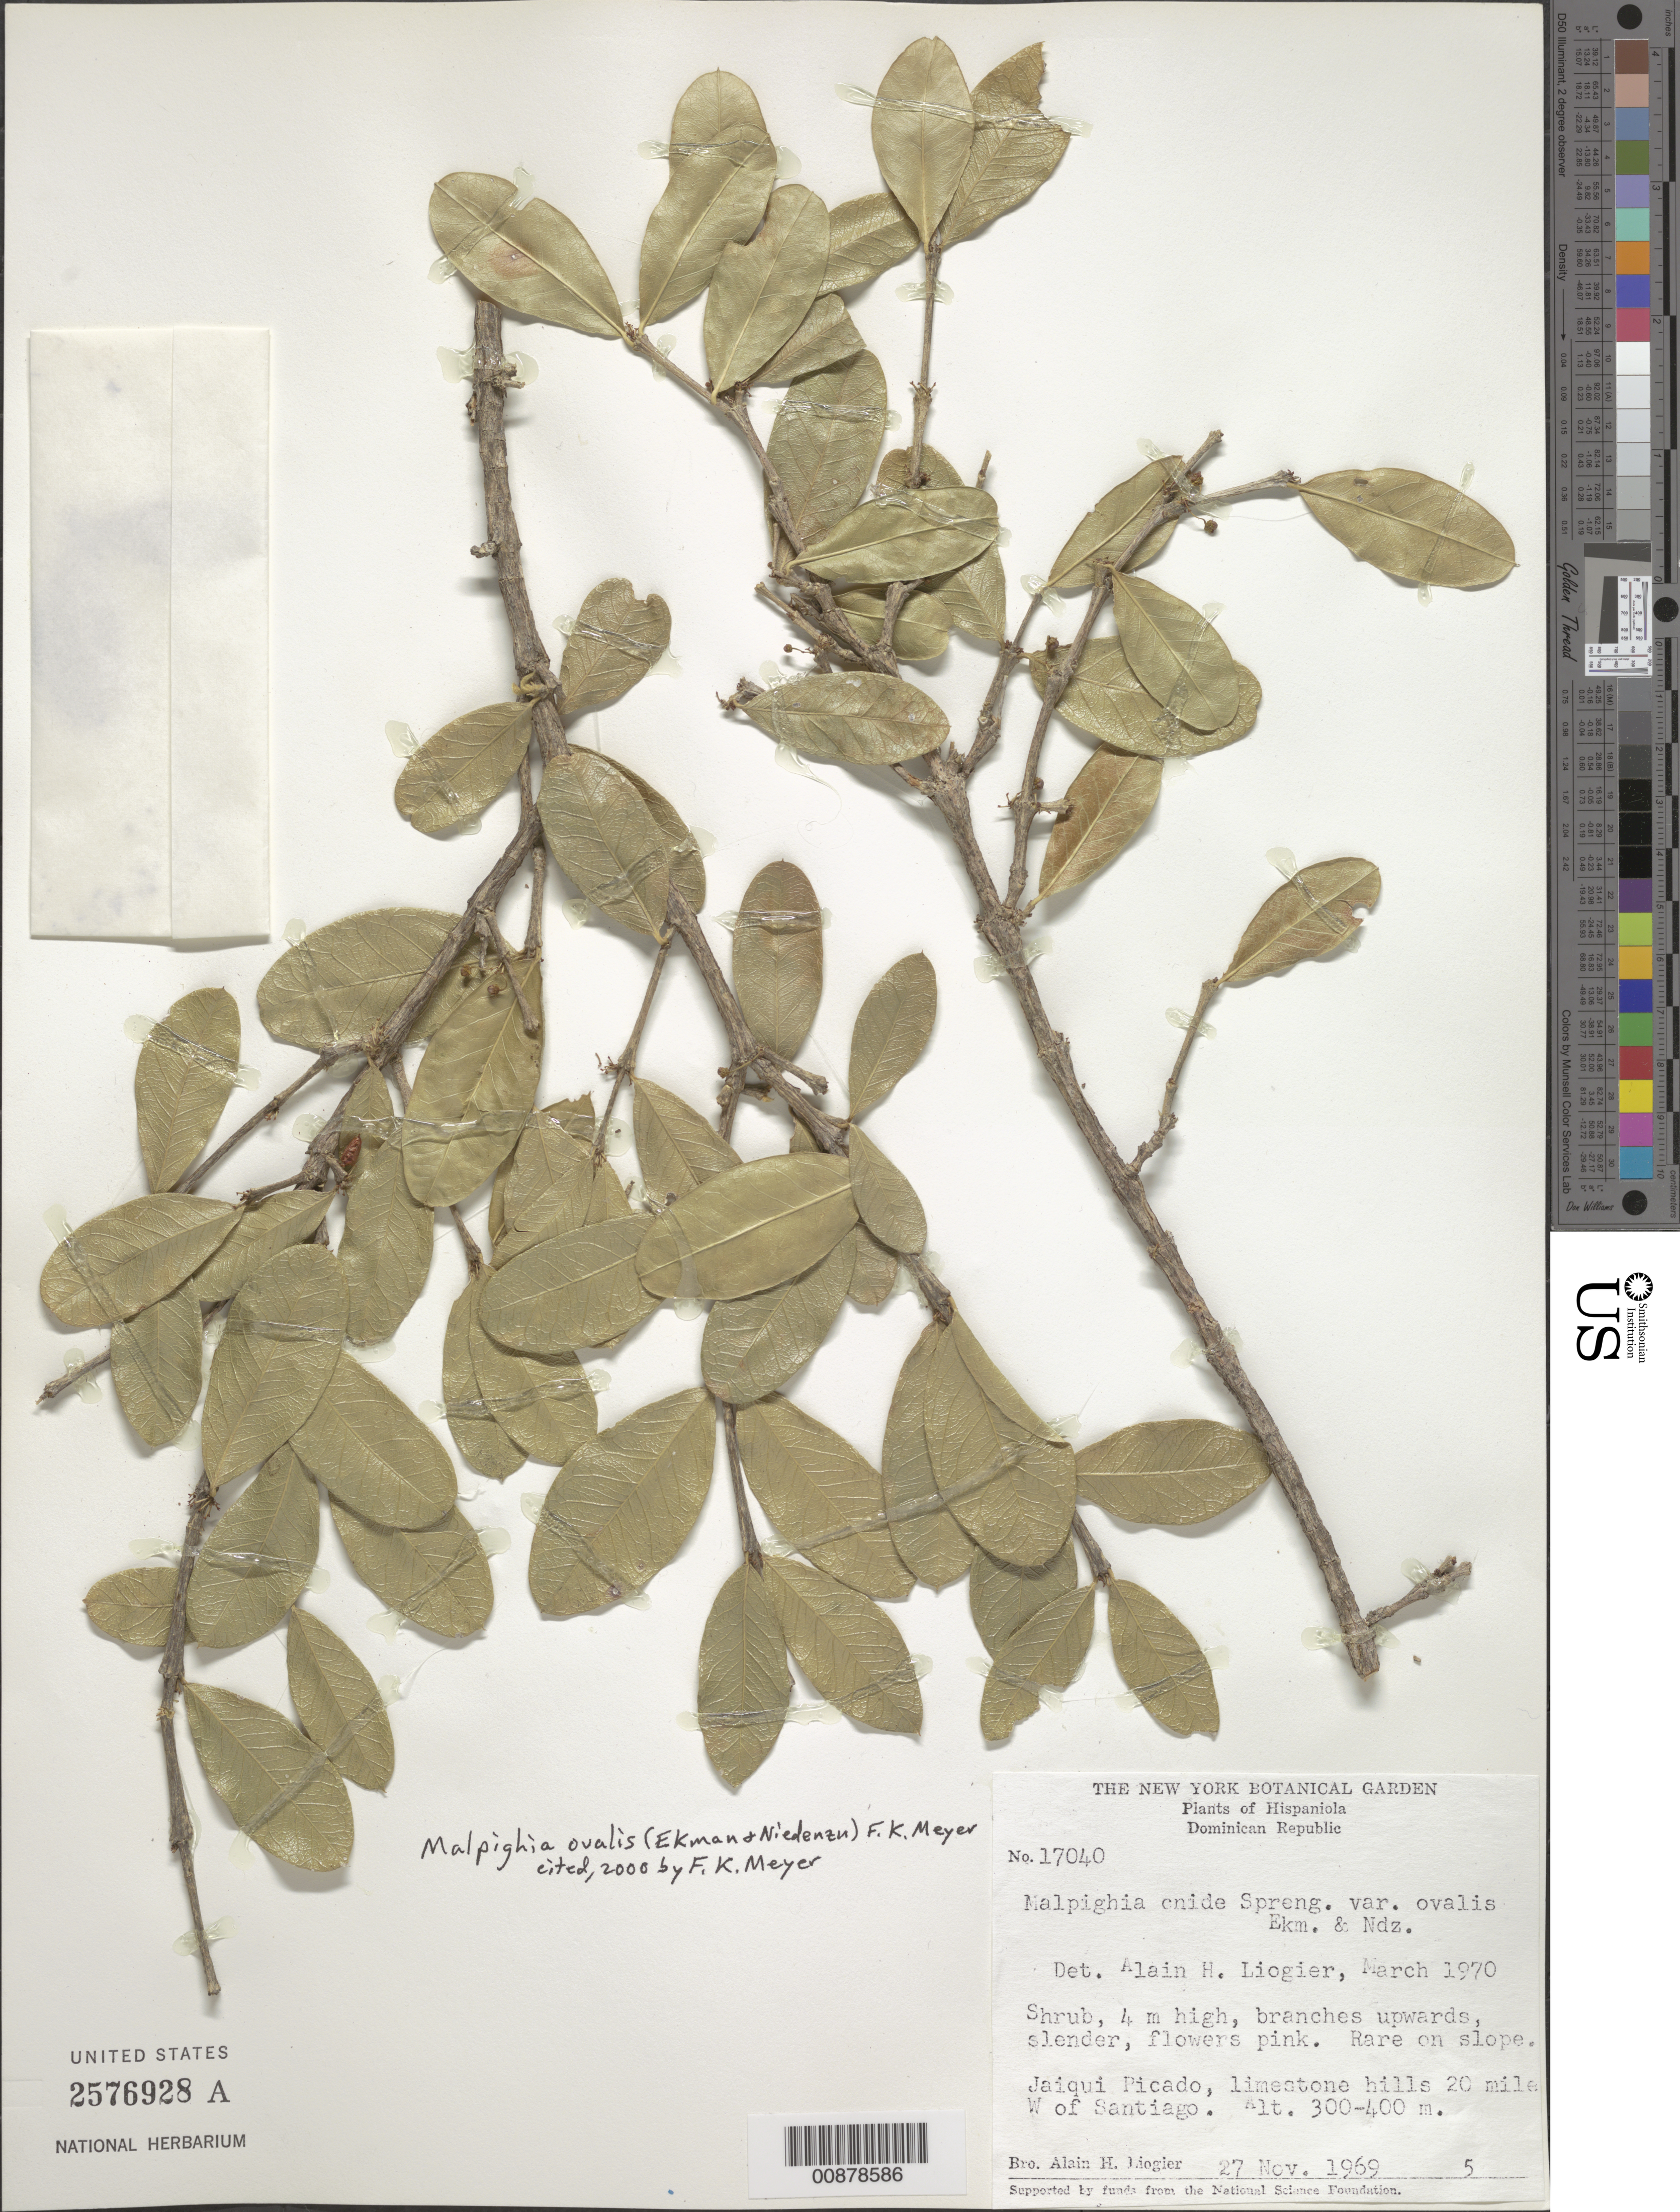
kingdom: Plantae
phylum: Tracheophyta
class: Magnoliopsida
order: Malpighiales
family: Malpighiaceae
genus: Malpighia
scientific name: Malpighia cnide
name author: Spreng.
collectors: A. H. Liogier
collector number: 17040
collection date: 1969-11-27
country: Dominican Republic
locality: Hispaniola. Jaiqui Picado, limestone hills 20 mile W of Santiago.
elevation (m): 300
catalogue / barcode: US 2576928A